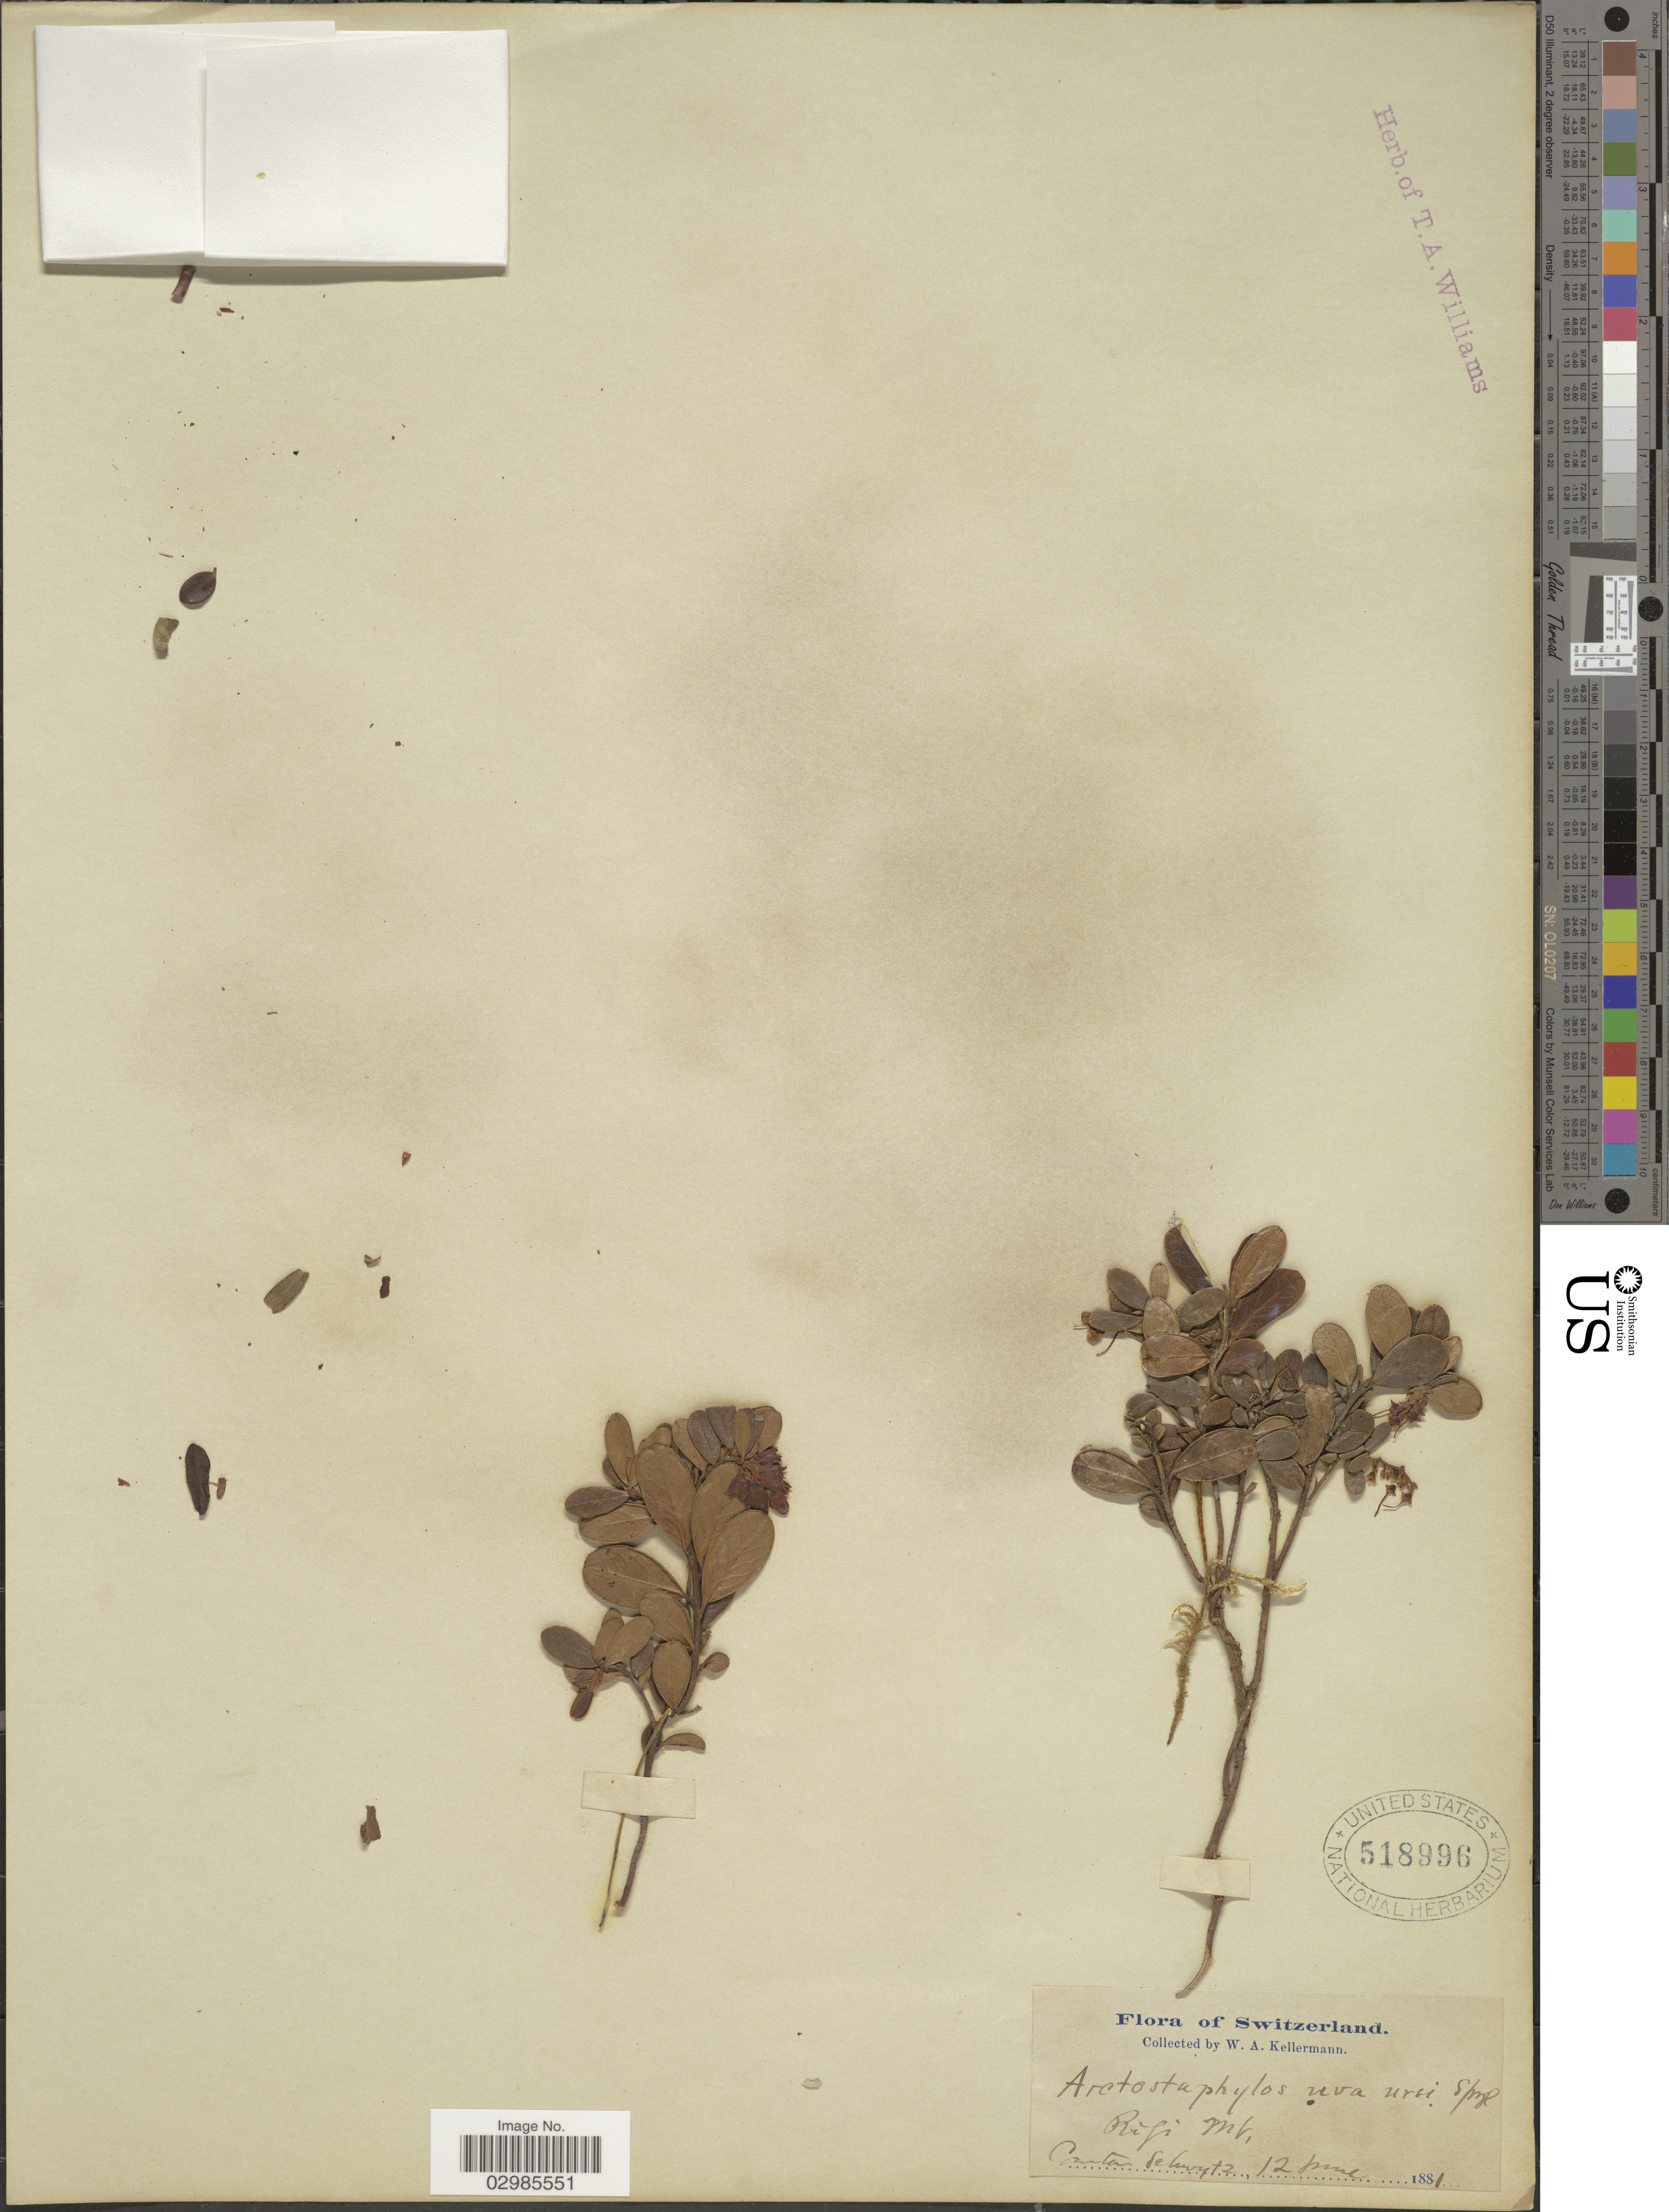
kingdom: Plantae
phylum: Tracheophyta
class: Magnoliopsida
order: Ericales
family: Ericaceae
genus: Arctostaphylos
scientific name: Arctostaphylos uva-ursi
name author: (L.) Spreng.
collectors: W. A. Kellermann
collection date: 1881-06-12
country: Switzerland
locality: Rifi Mt.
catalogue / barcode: US 518996